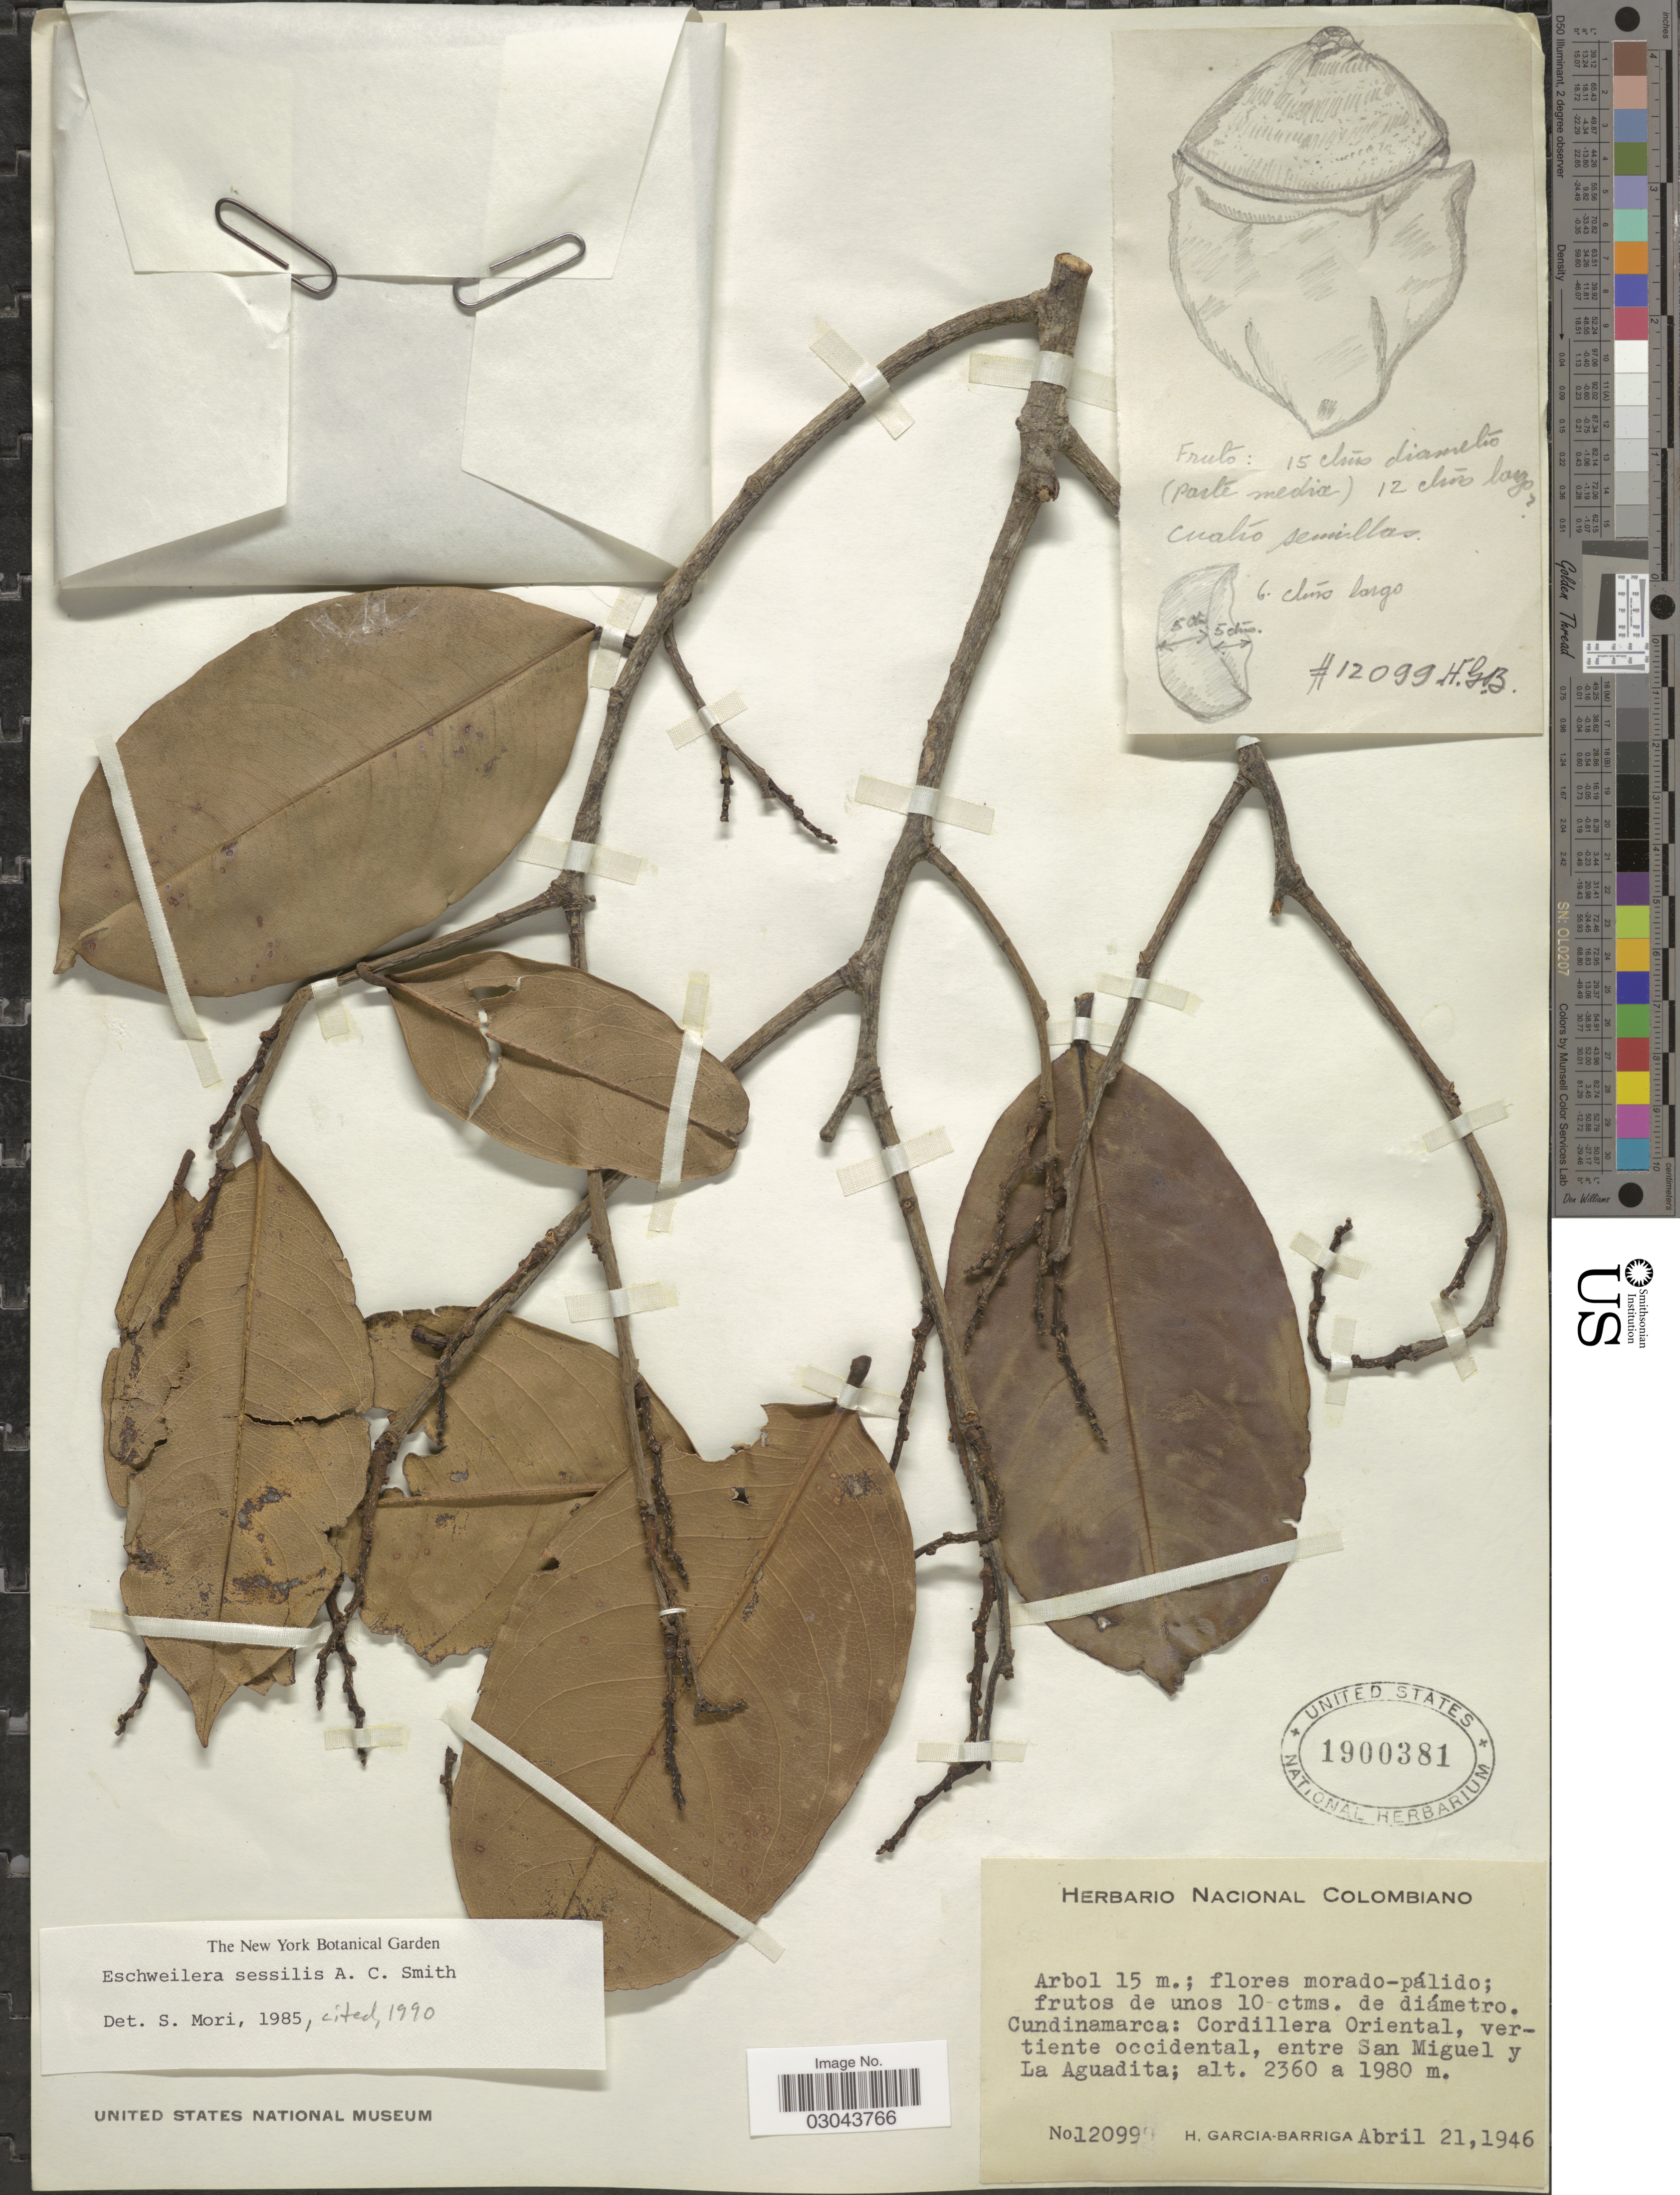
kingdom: Plantae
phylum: Tracheophyta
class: Magnoliopsida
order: Ericales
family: Lecythidaceae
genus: Eschweilera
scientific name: Eschweilera sessilis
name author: A.C. Sm.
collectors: H. García Barriga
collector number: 12099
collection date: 1946-04-21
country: Colombia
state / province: Cundinamarca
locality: Cordillera Oriental, vertiente occidental, entre San Miguel y La Aguadita.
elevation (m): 1980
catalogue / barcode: US 1900381